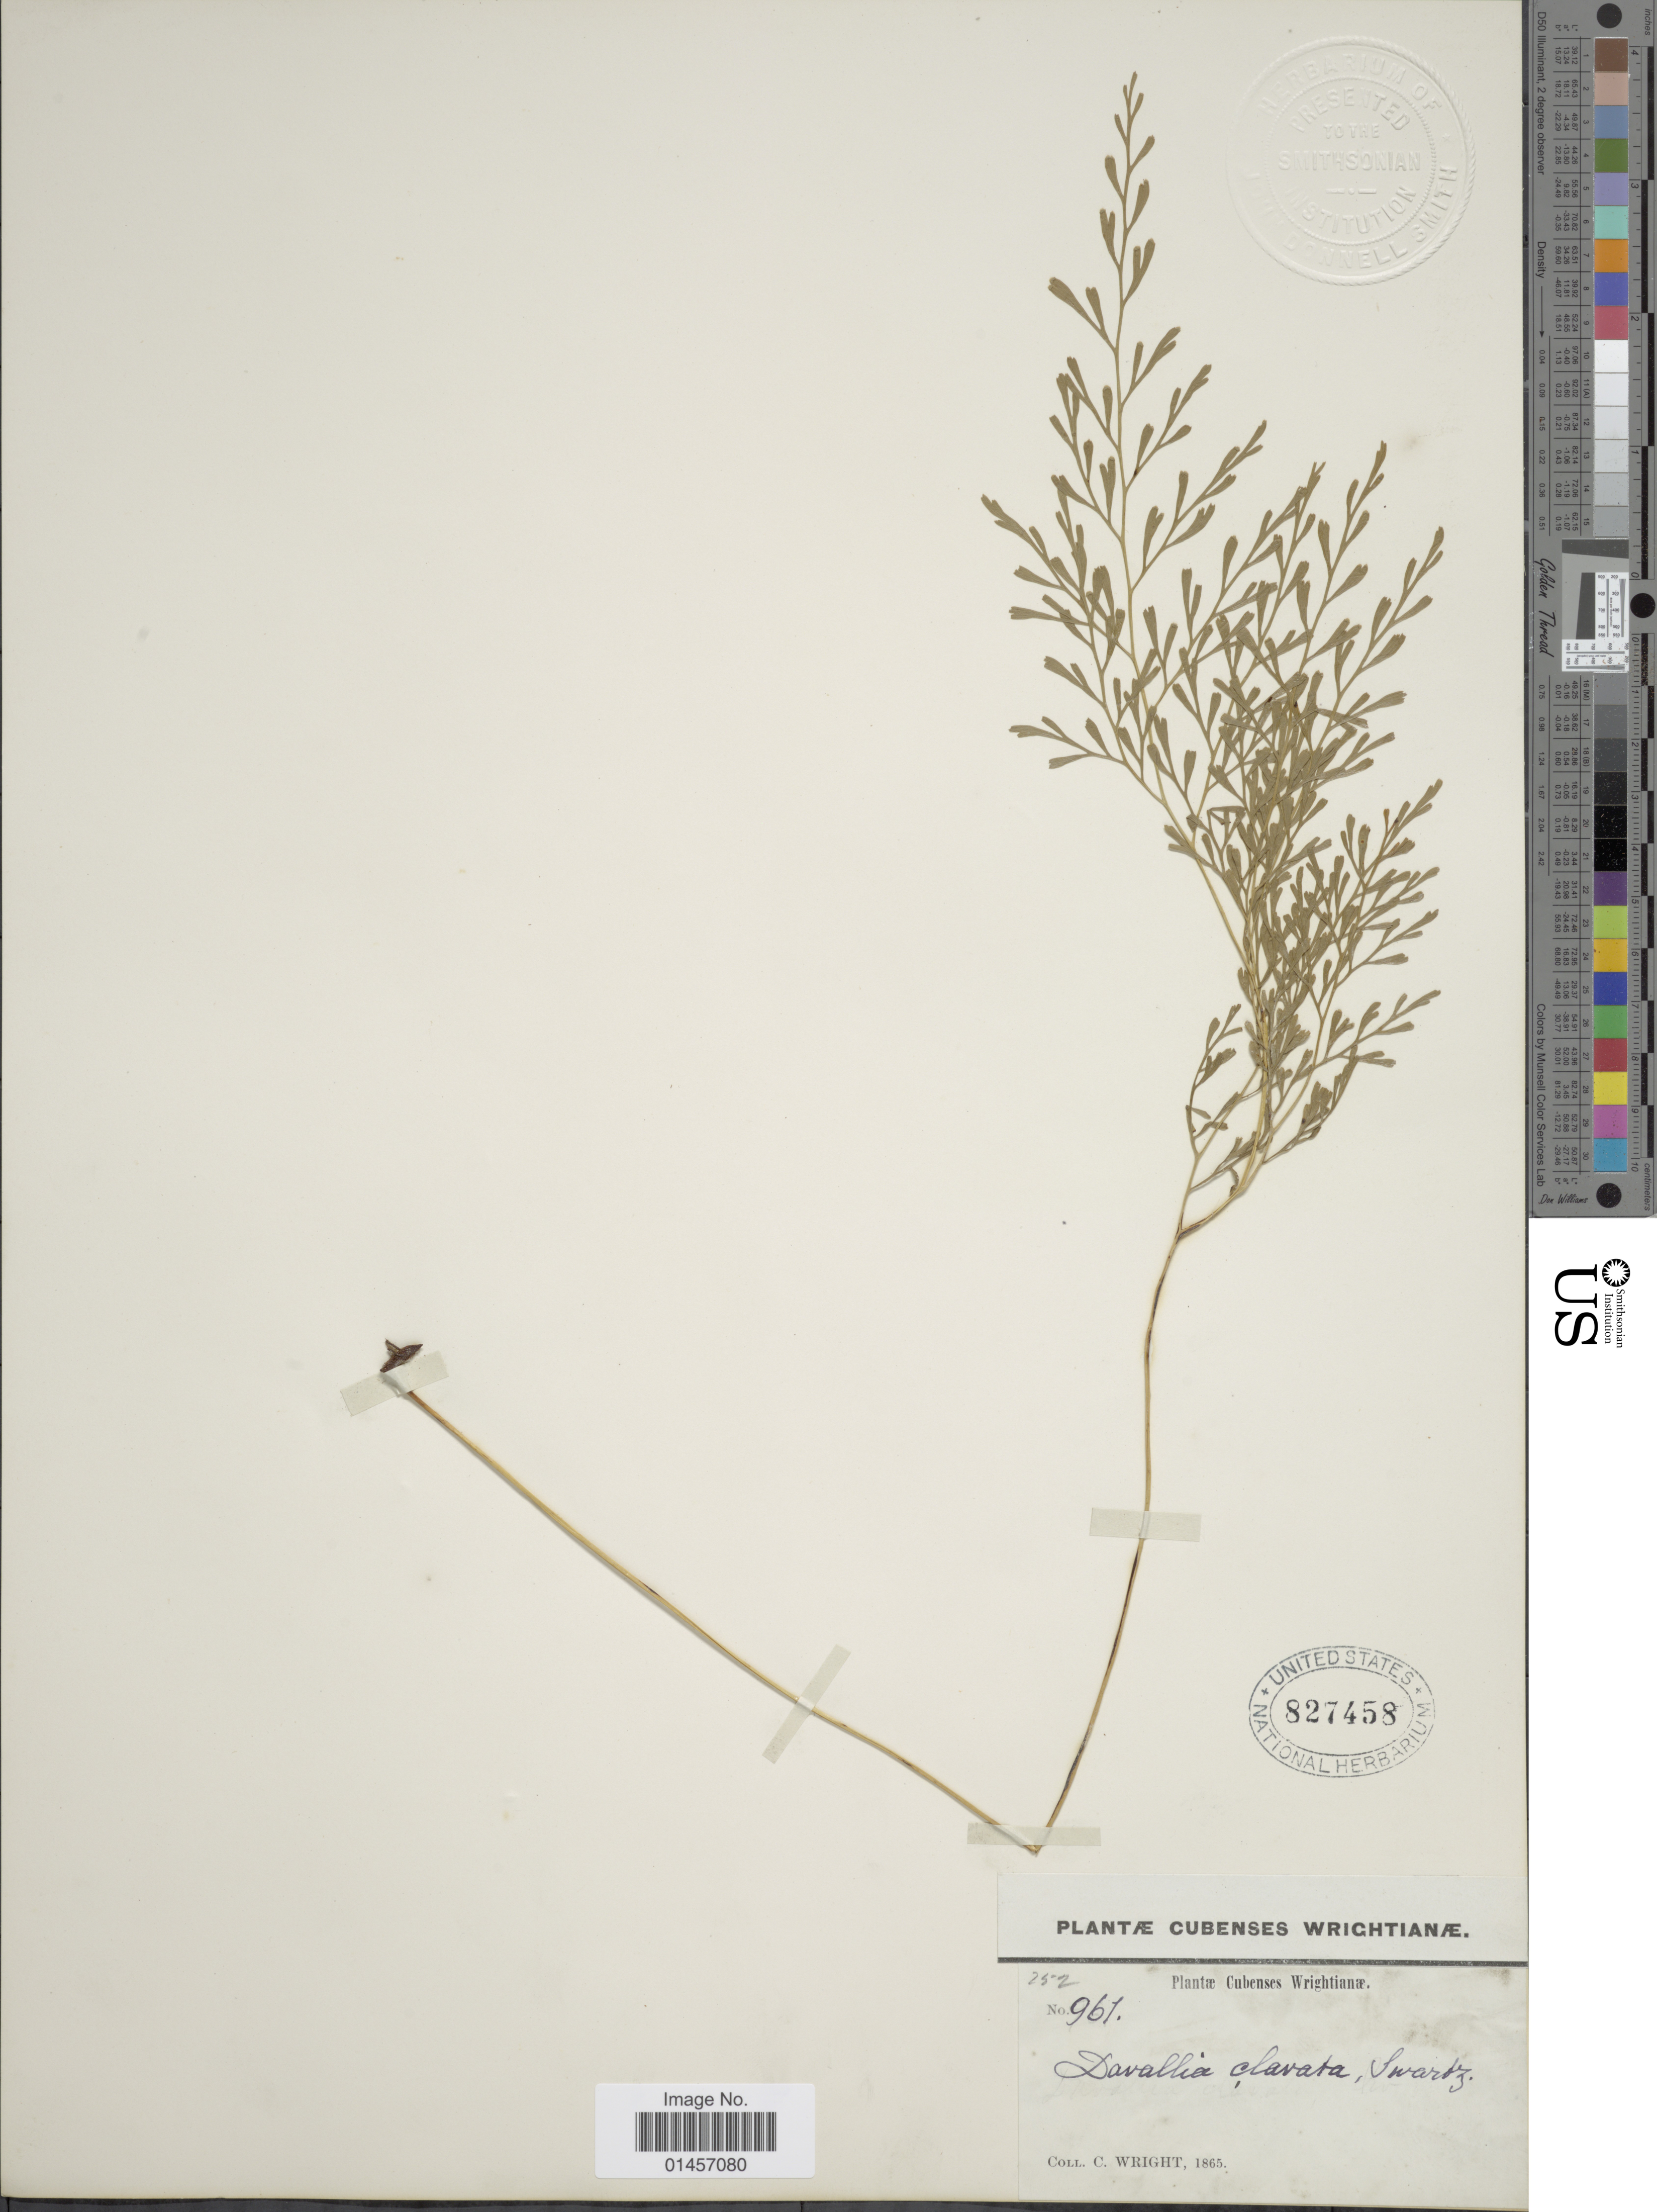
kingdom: Plantae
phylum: Tracheophyta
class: Polypodiopsida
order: Polypodiales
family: Lindsaeaceae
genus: Sphenomeris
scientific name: Sphenomeris clavata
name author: (L.) Maxon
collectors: C. Wright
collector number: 961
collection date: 1865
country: Cuba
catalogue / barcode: US 827458